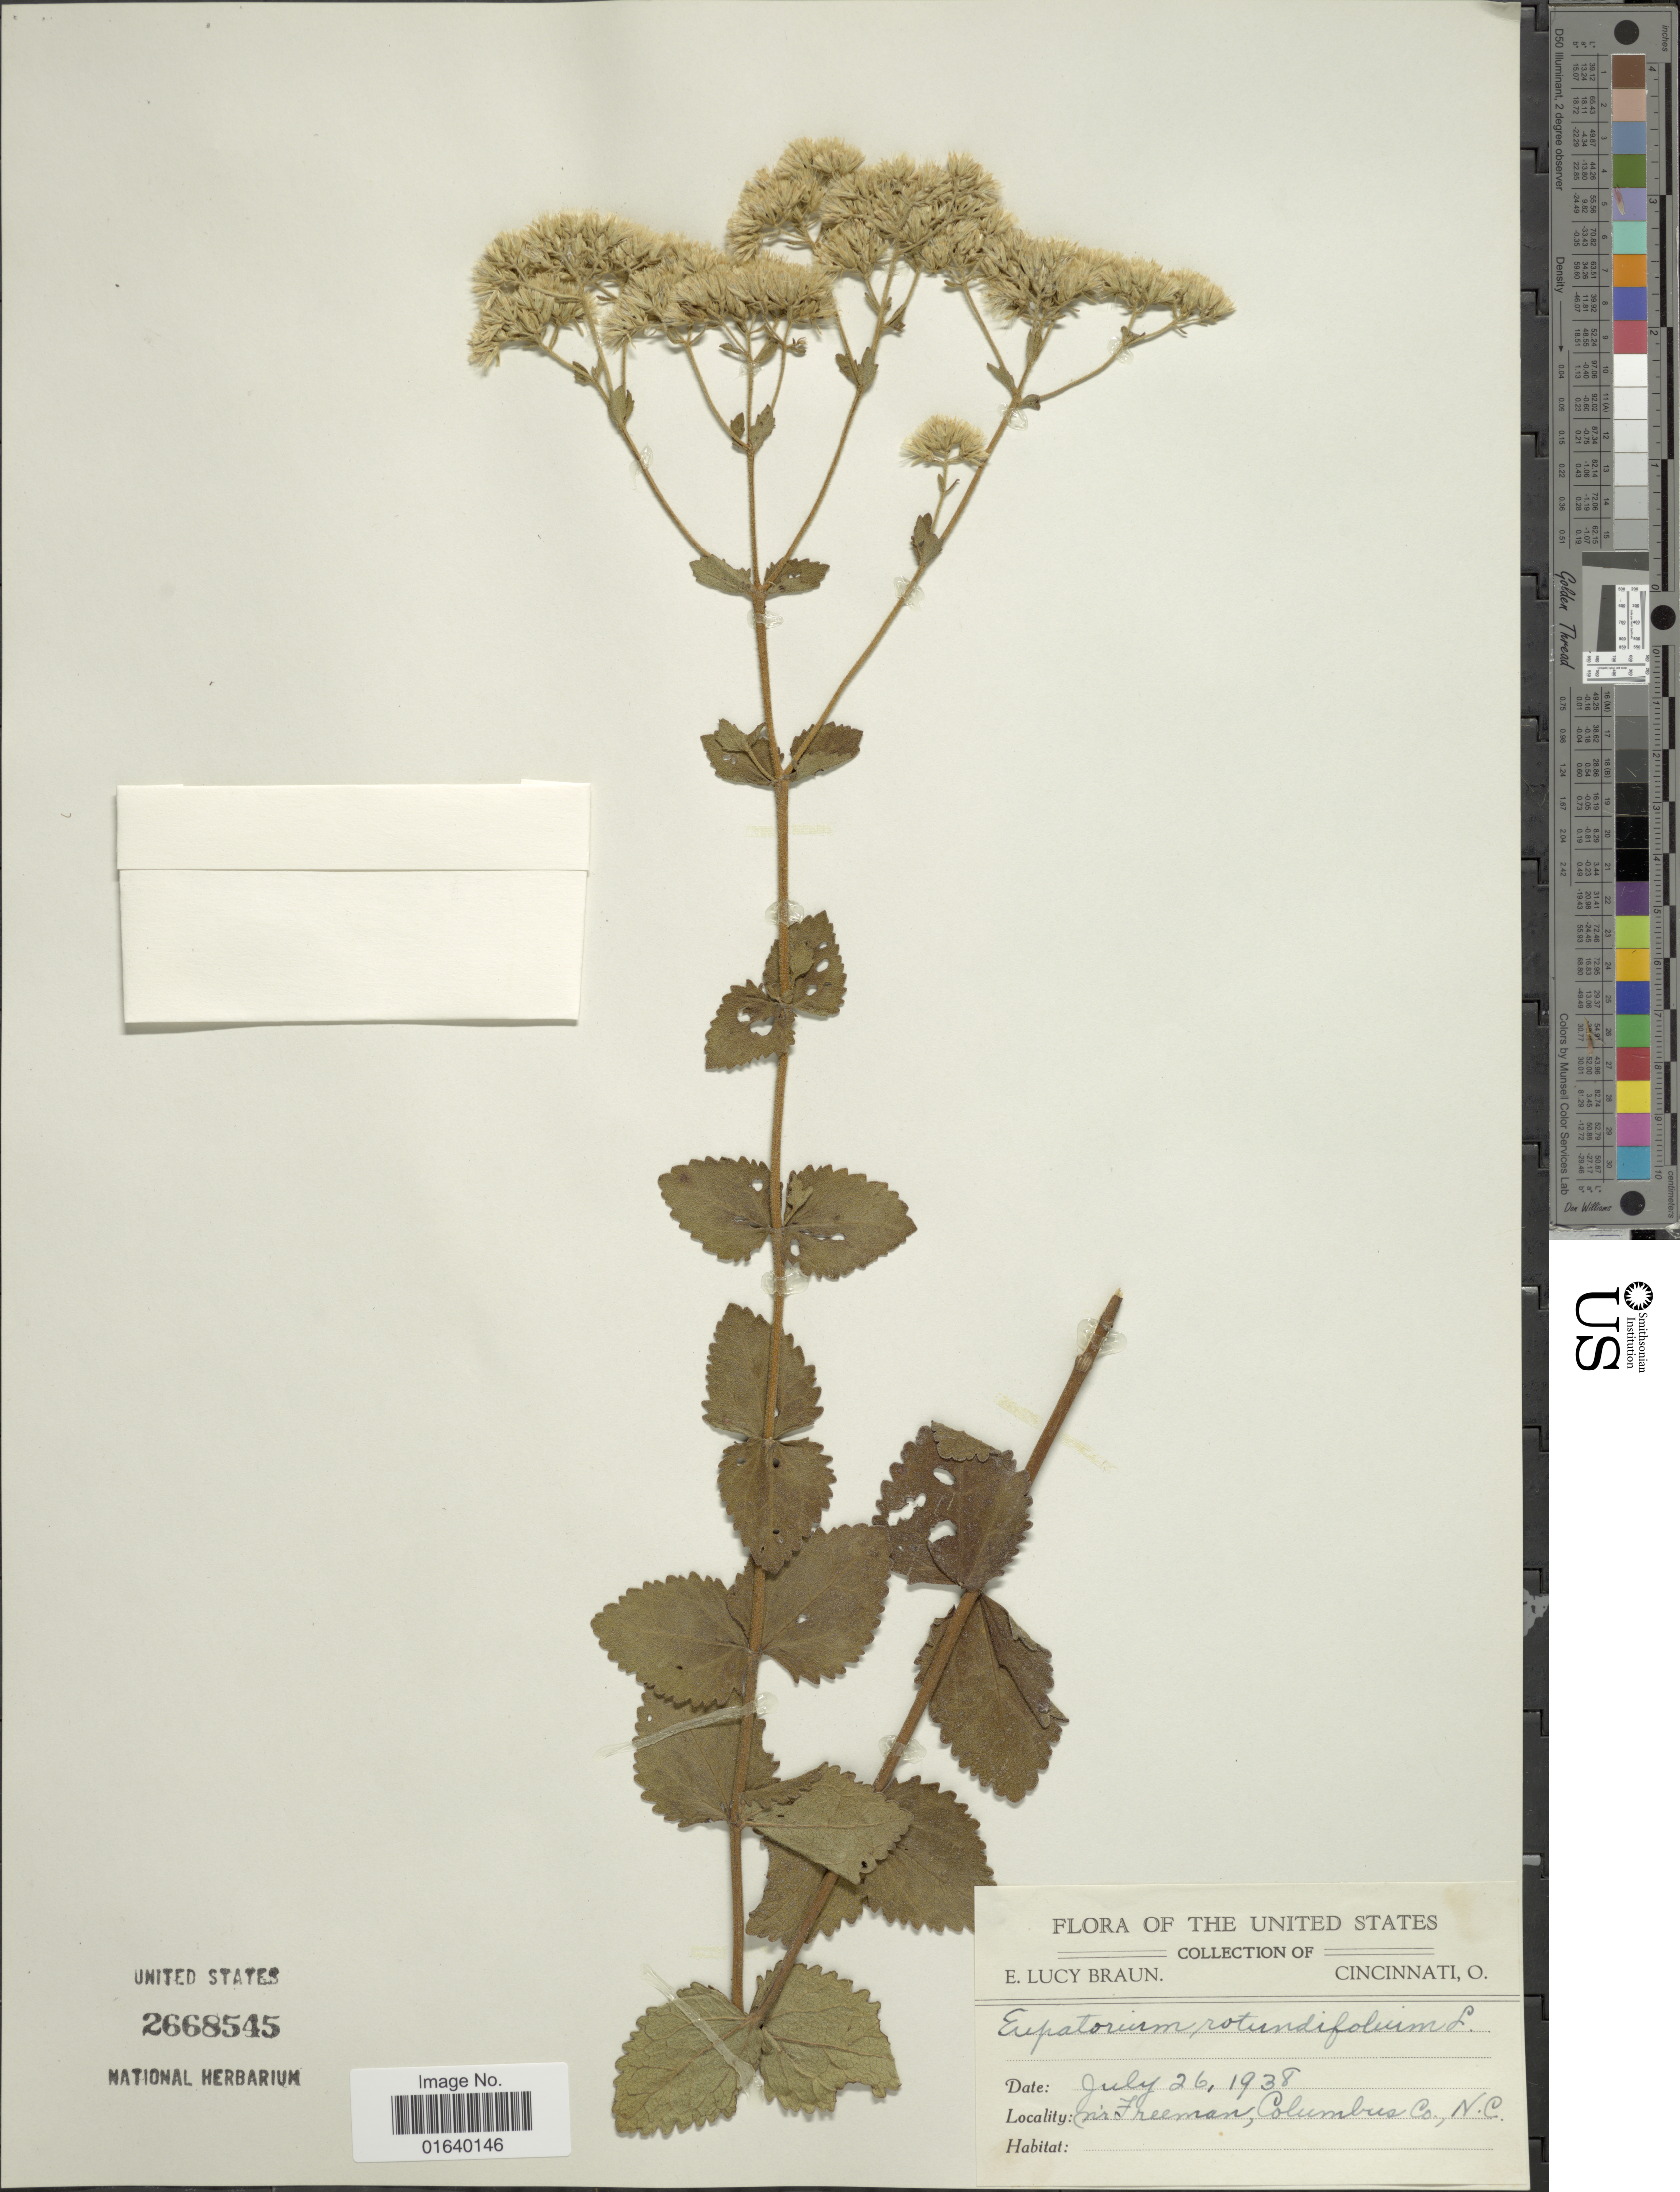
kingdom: Plantae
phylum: Tracheophyta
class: Magnoliopsida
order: Asterales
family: Asteraceae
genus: Eupatorium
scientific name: Eupatorium rotundifolium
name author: L.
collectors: E. L. Braun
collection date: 1938-07-26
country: United States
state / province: North Carolina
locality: nr Freeman, Columbus Co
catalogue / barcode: US 2668545